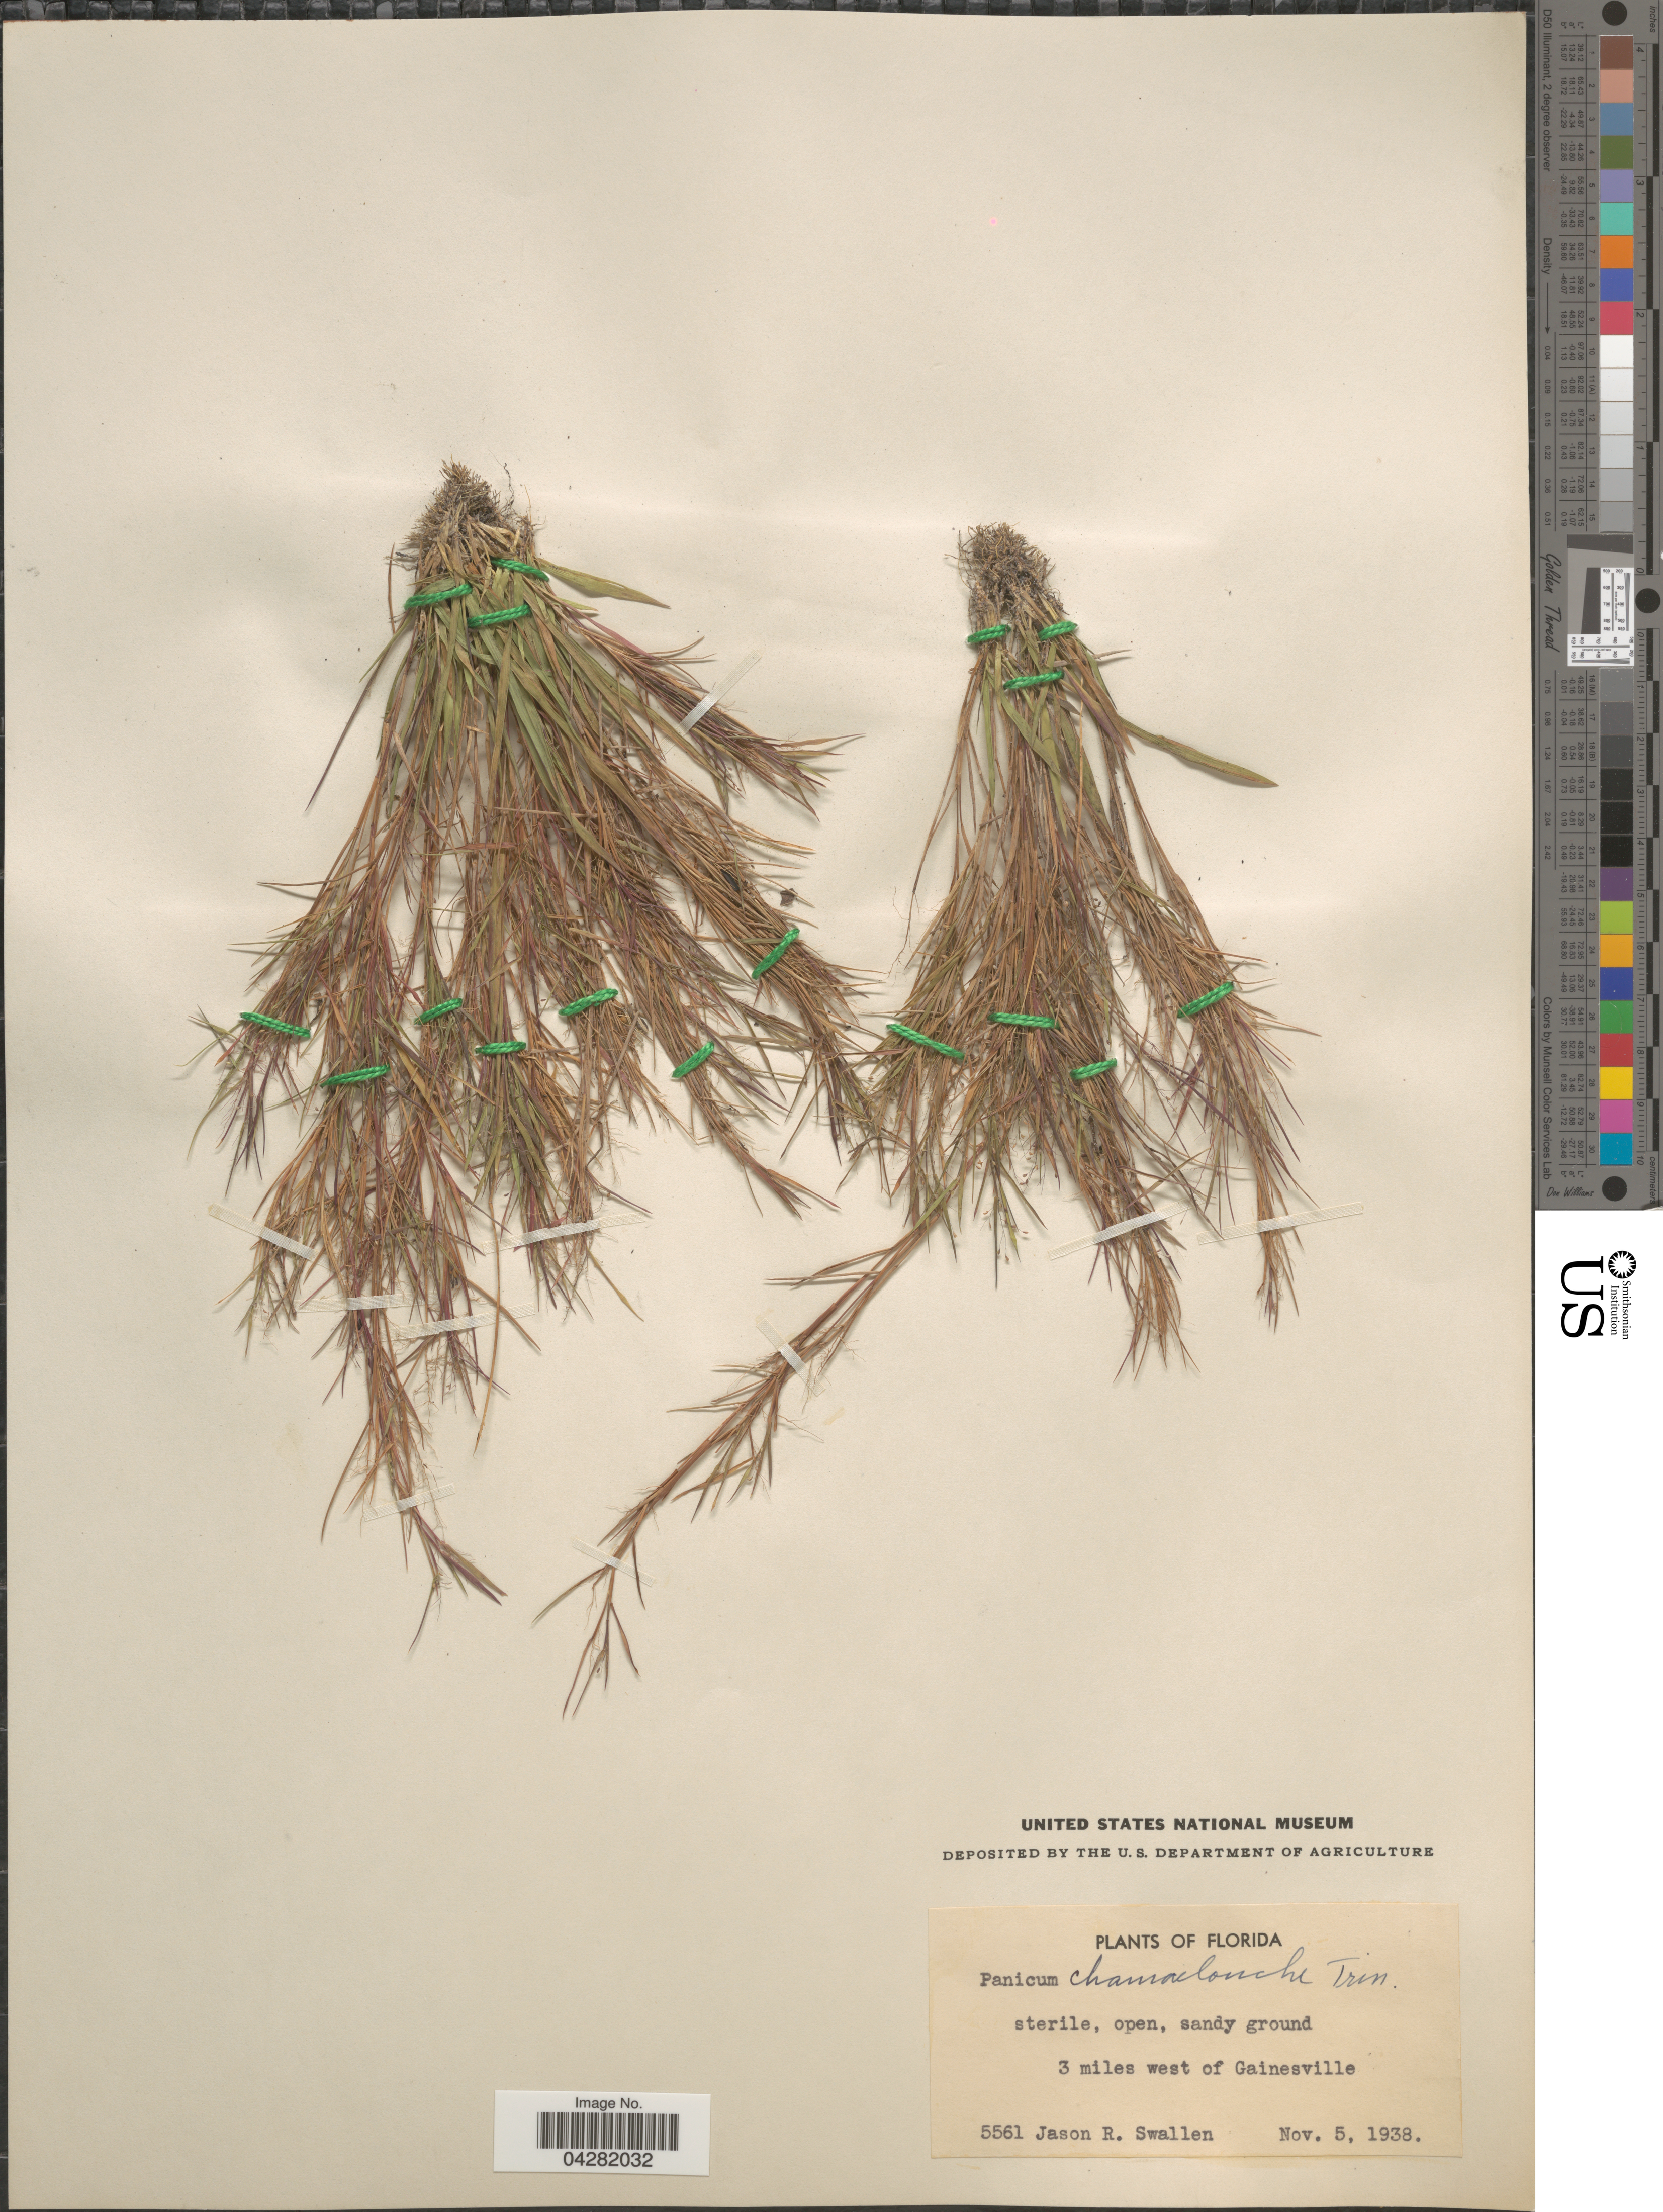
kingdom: Plantae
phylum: Tracheophyta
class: Liliopsida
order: Poales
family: Poaceae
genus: Dichanthelium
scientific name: Dichanthelium ensifolium var. ensifolium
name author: (Baldwin ex Elliot) Gould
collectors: J. R. Swallen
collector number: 5561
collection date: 1938-11-05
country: United States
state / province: Florida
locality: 3 miles west of Gainesville.